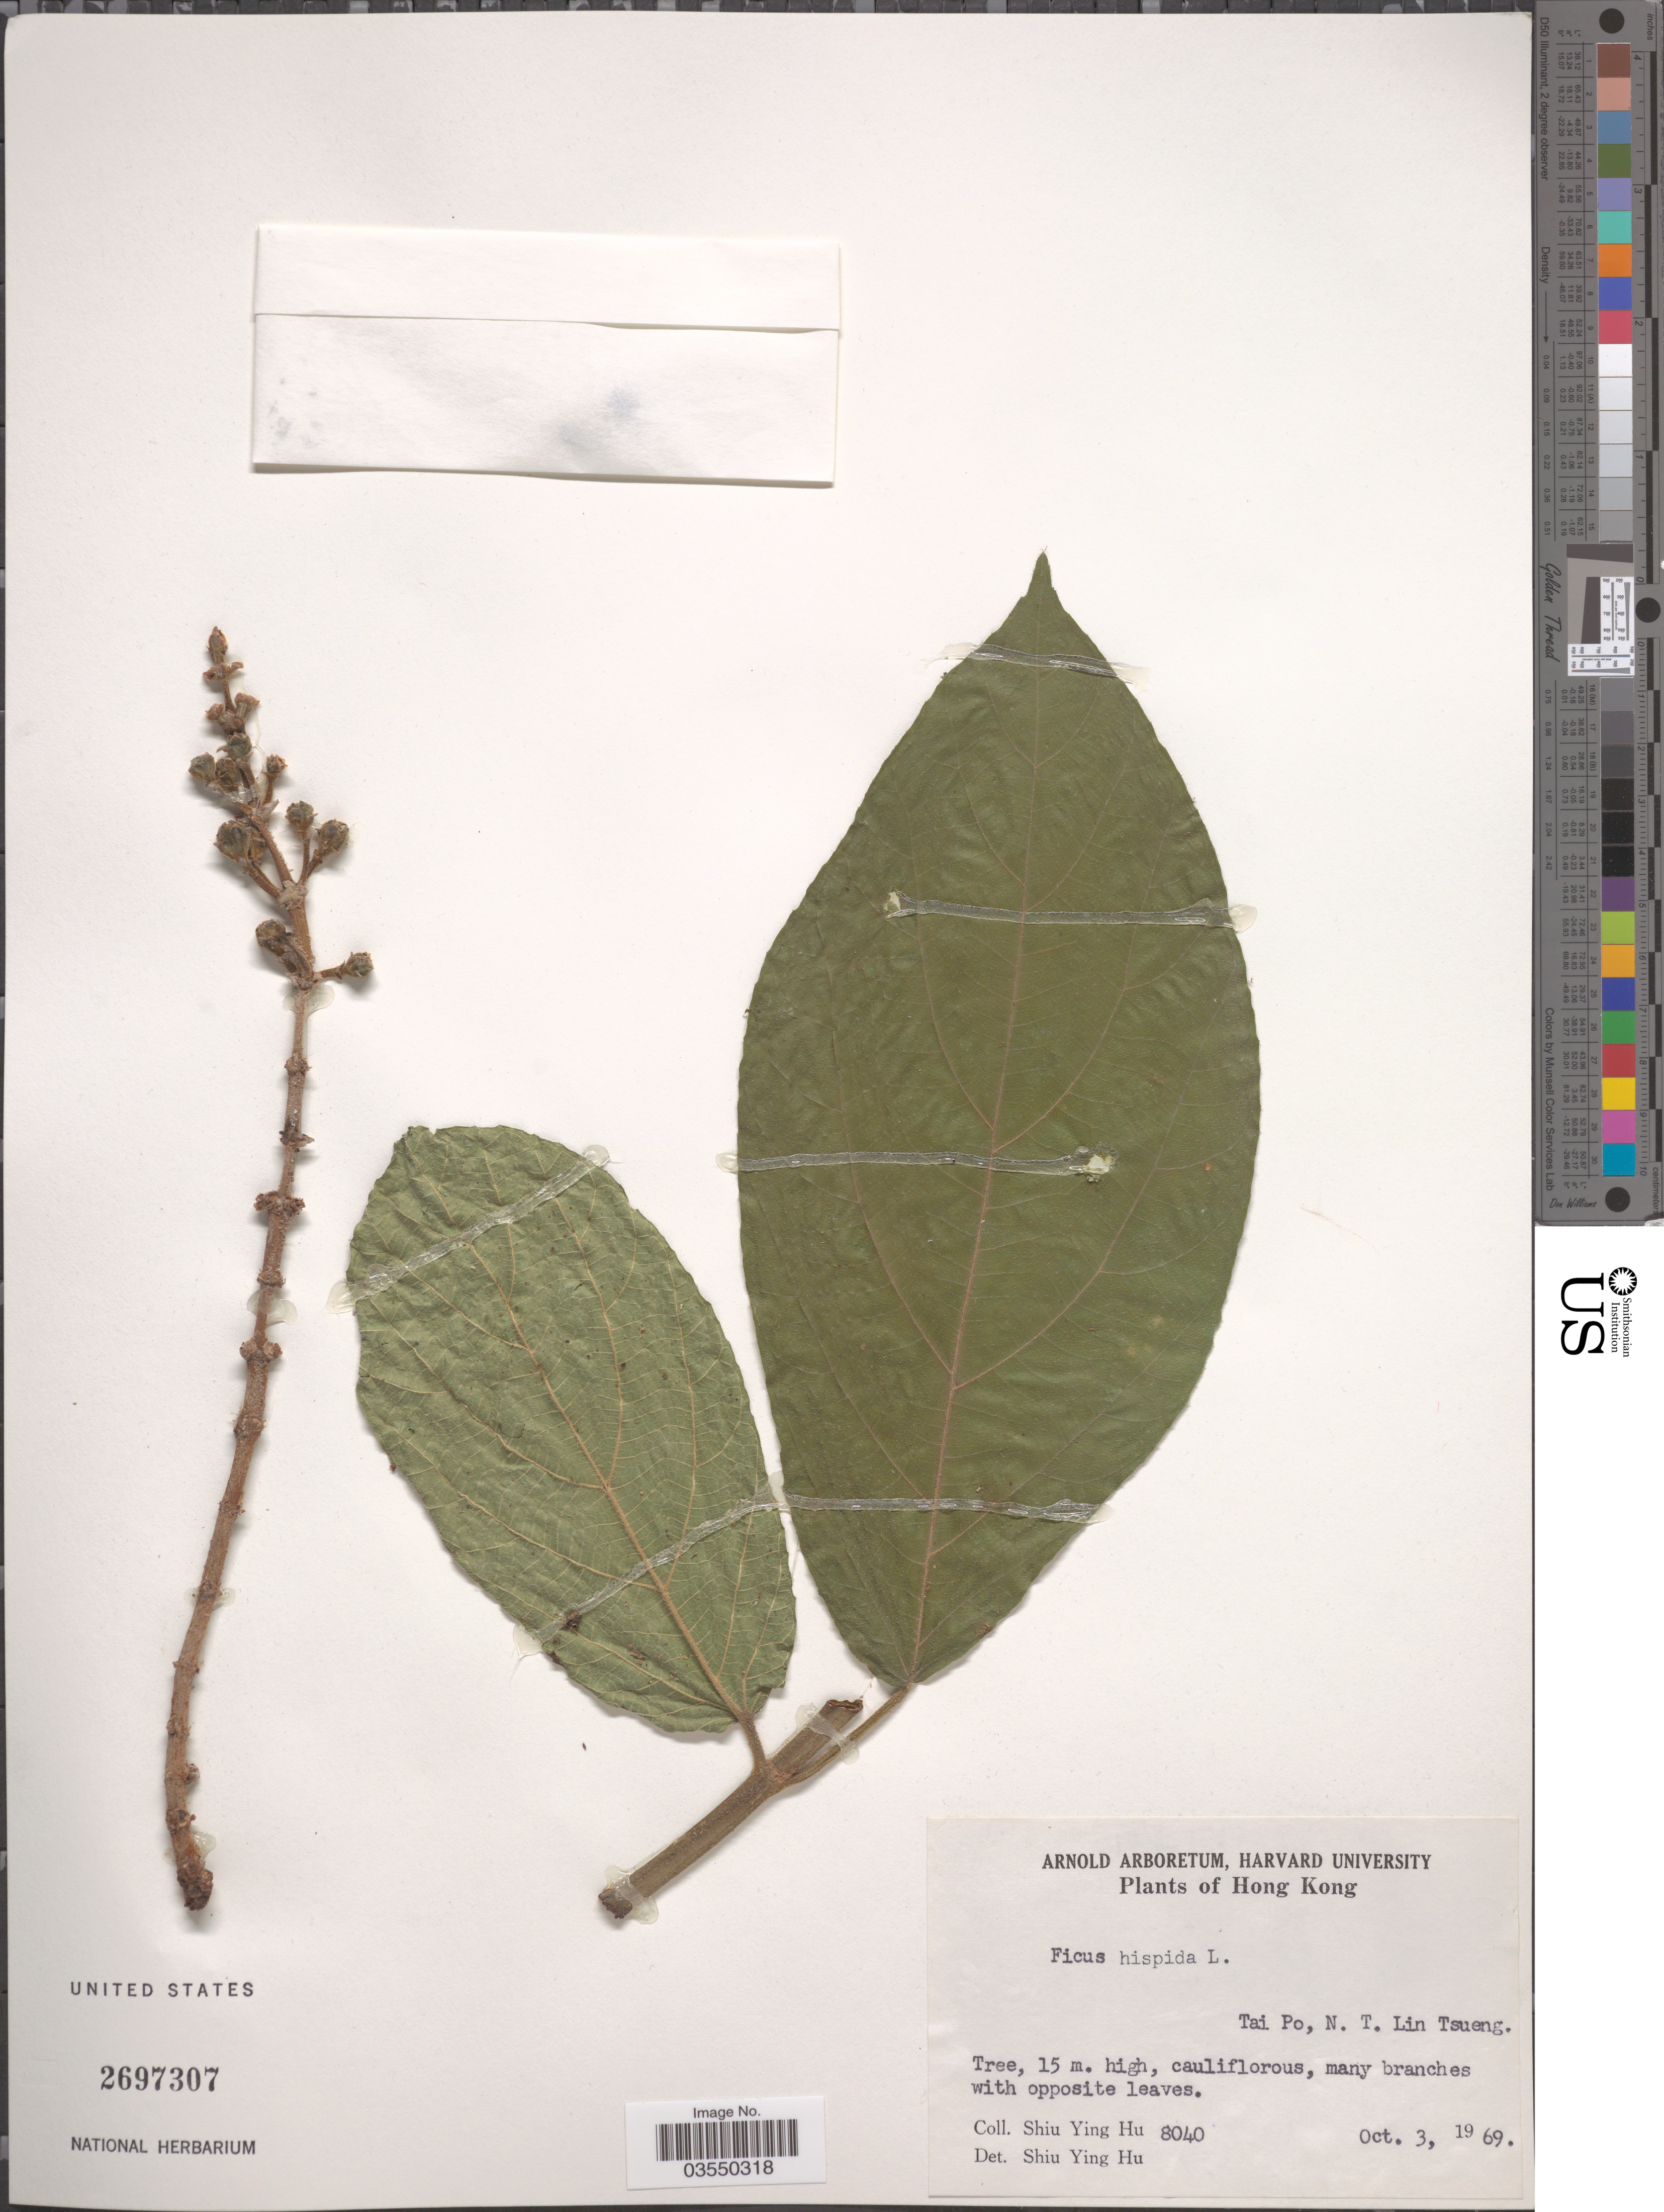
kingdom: Plantae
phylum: Tracheophyta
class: Magnoliopsida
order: Rosales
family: Moraceae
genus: Ficus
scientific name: Ficus hispida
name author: L. f.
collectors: S. Y. Hu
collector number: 8040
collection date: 1969-10-03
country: China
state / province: Hong Kong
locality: Tai Po, N. T. Lin Tsueng.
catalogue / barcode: US 2697307